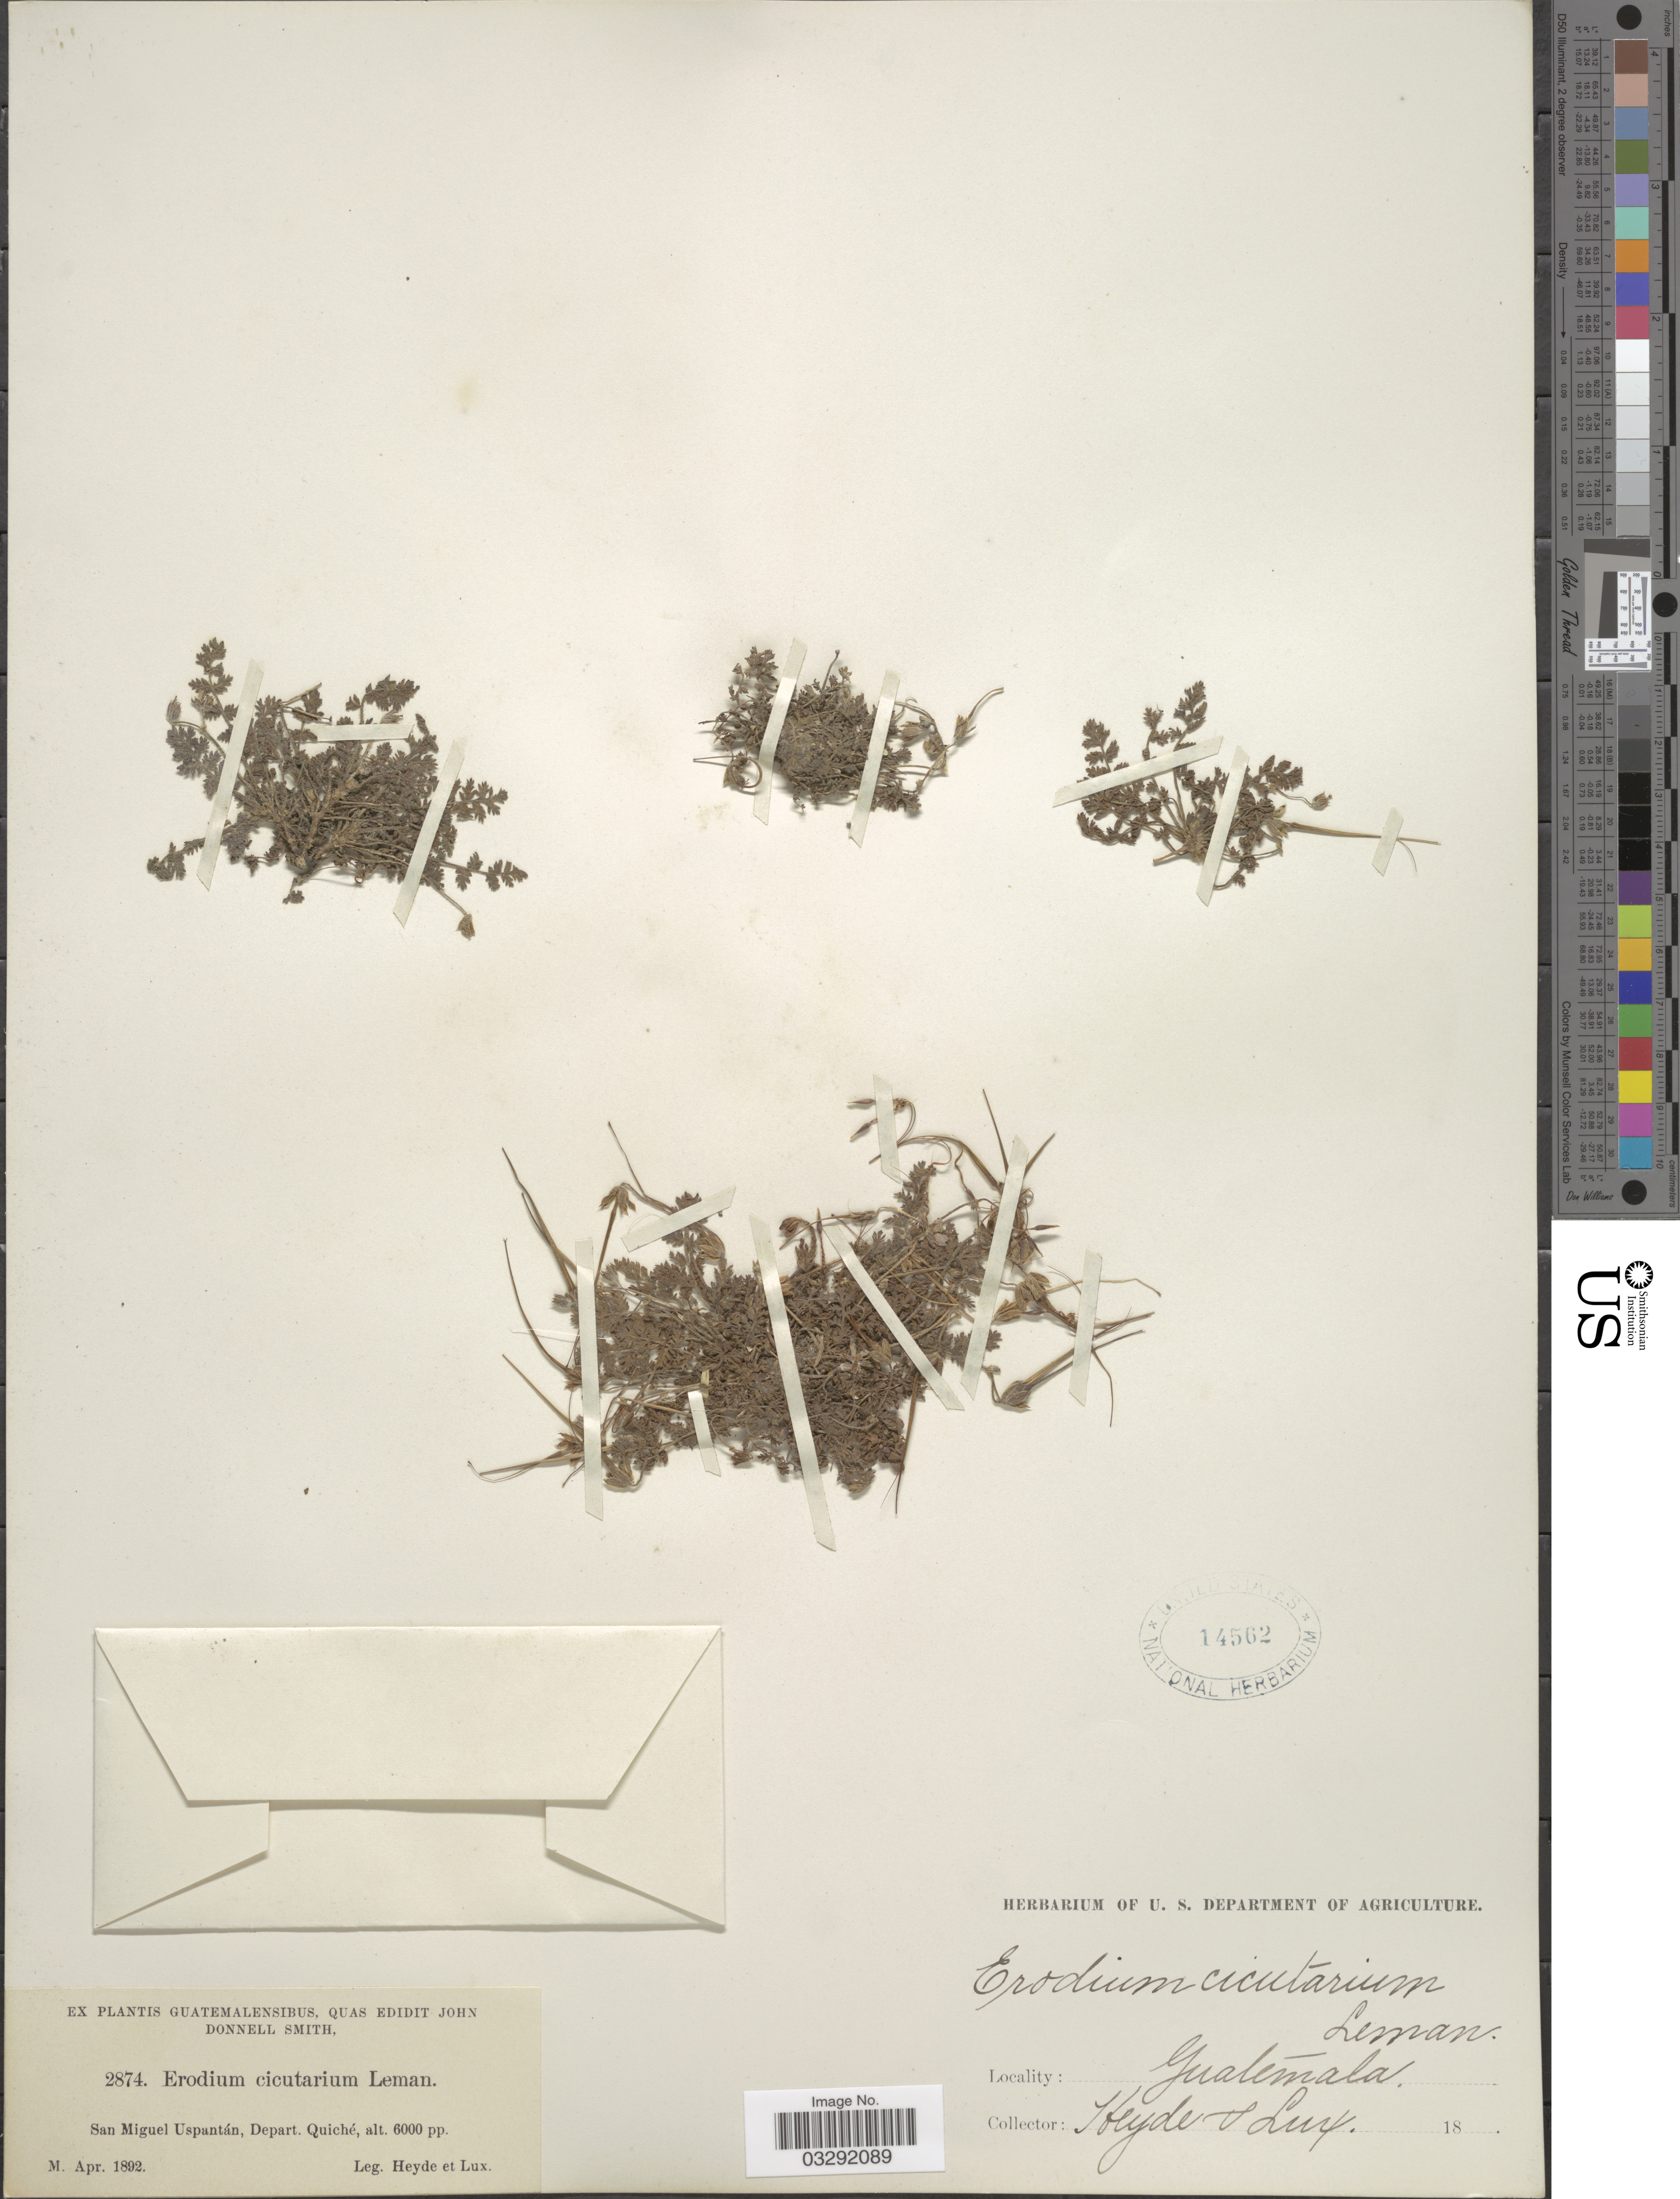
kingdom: Plantae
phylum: Tracheophyta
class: Magnoliopsida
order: Geraniales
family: Geraniaceae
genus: Erodium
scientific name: Erodium cicutarium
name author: (L.) L'Hér.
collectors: Heyde & Lux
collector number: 2874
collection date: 1892-04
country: Guatemala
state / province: El Quiché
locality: San Miguel Uspantán, Depart. Quiché.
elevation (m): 1829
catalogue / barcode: US 14562